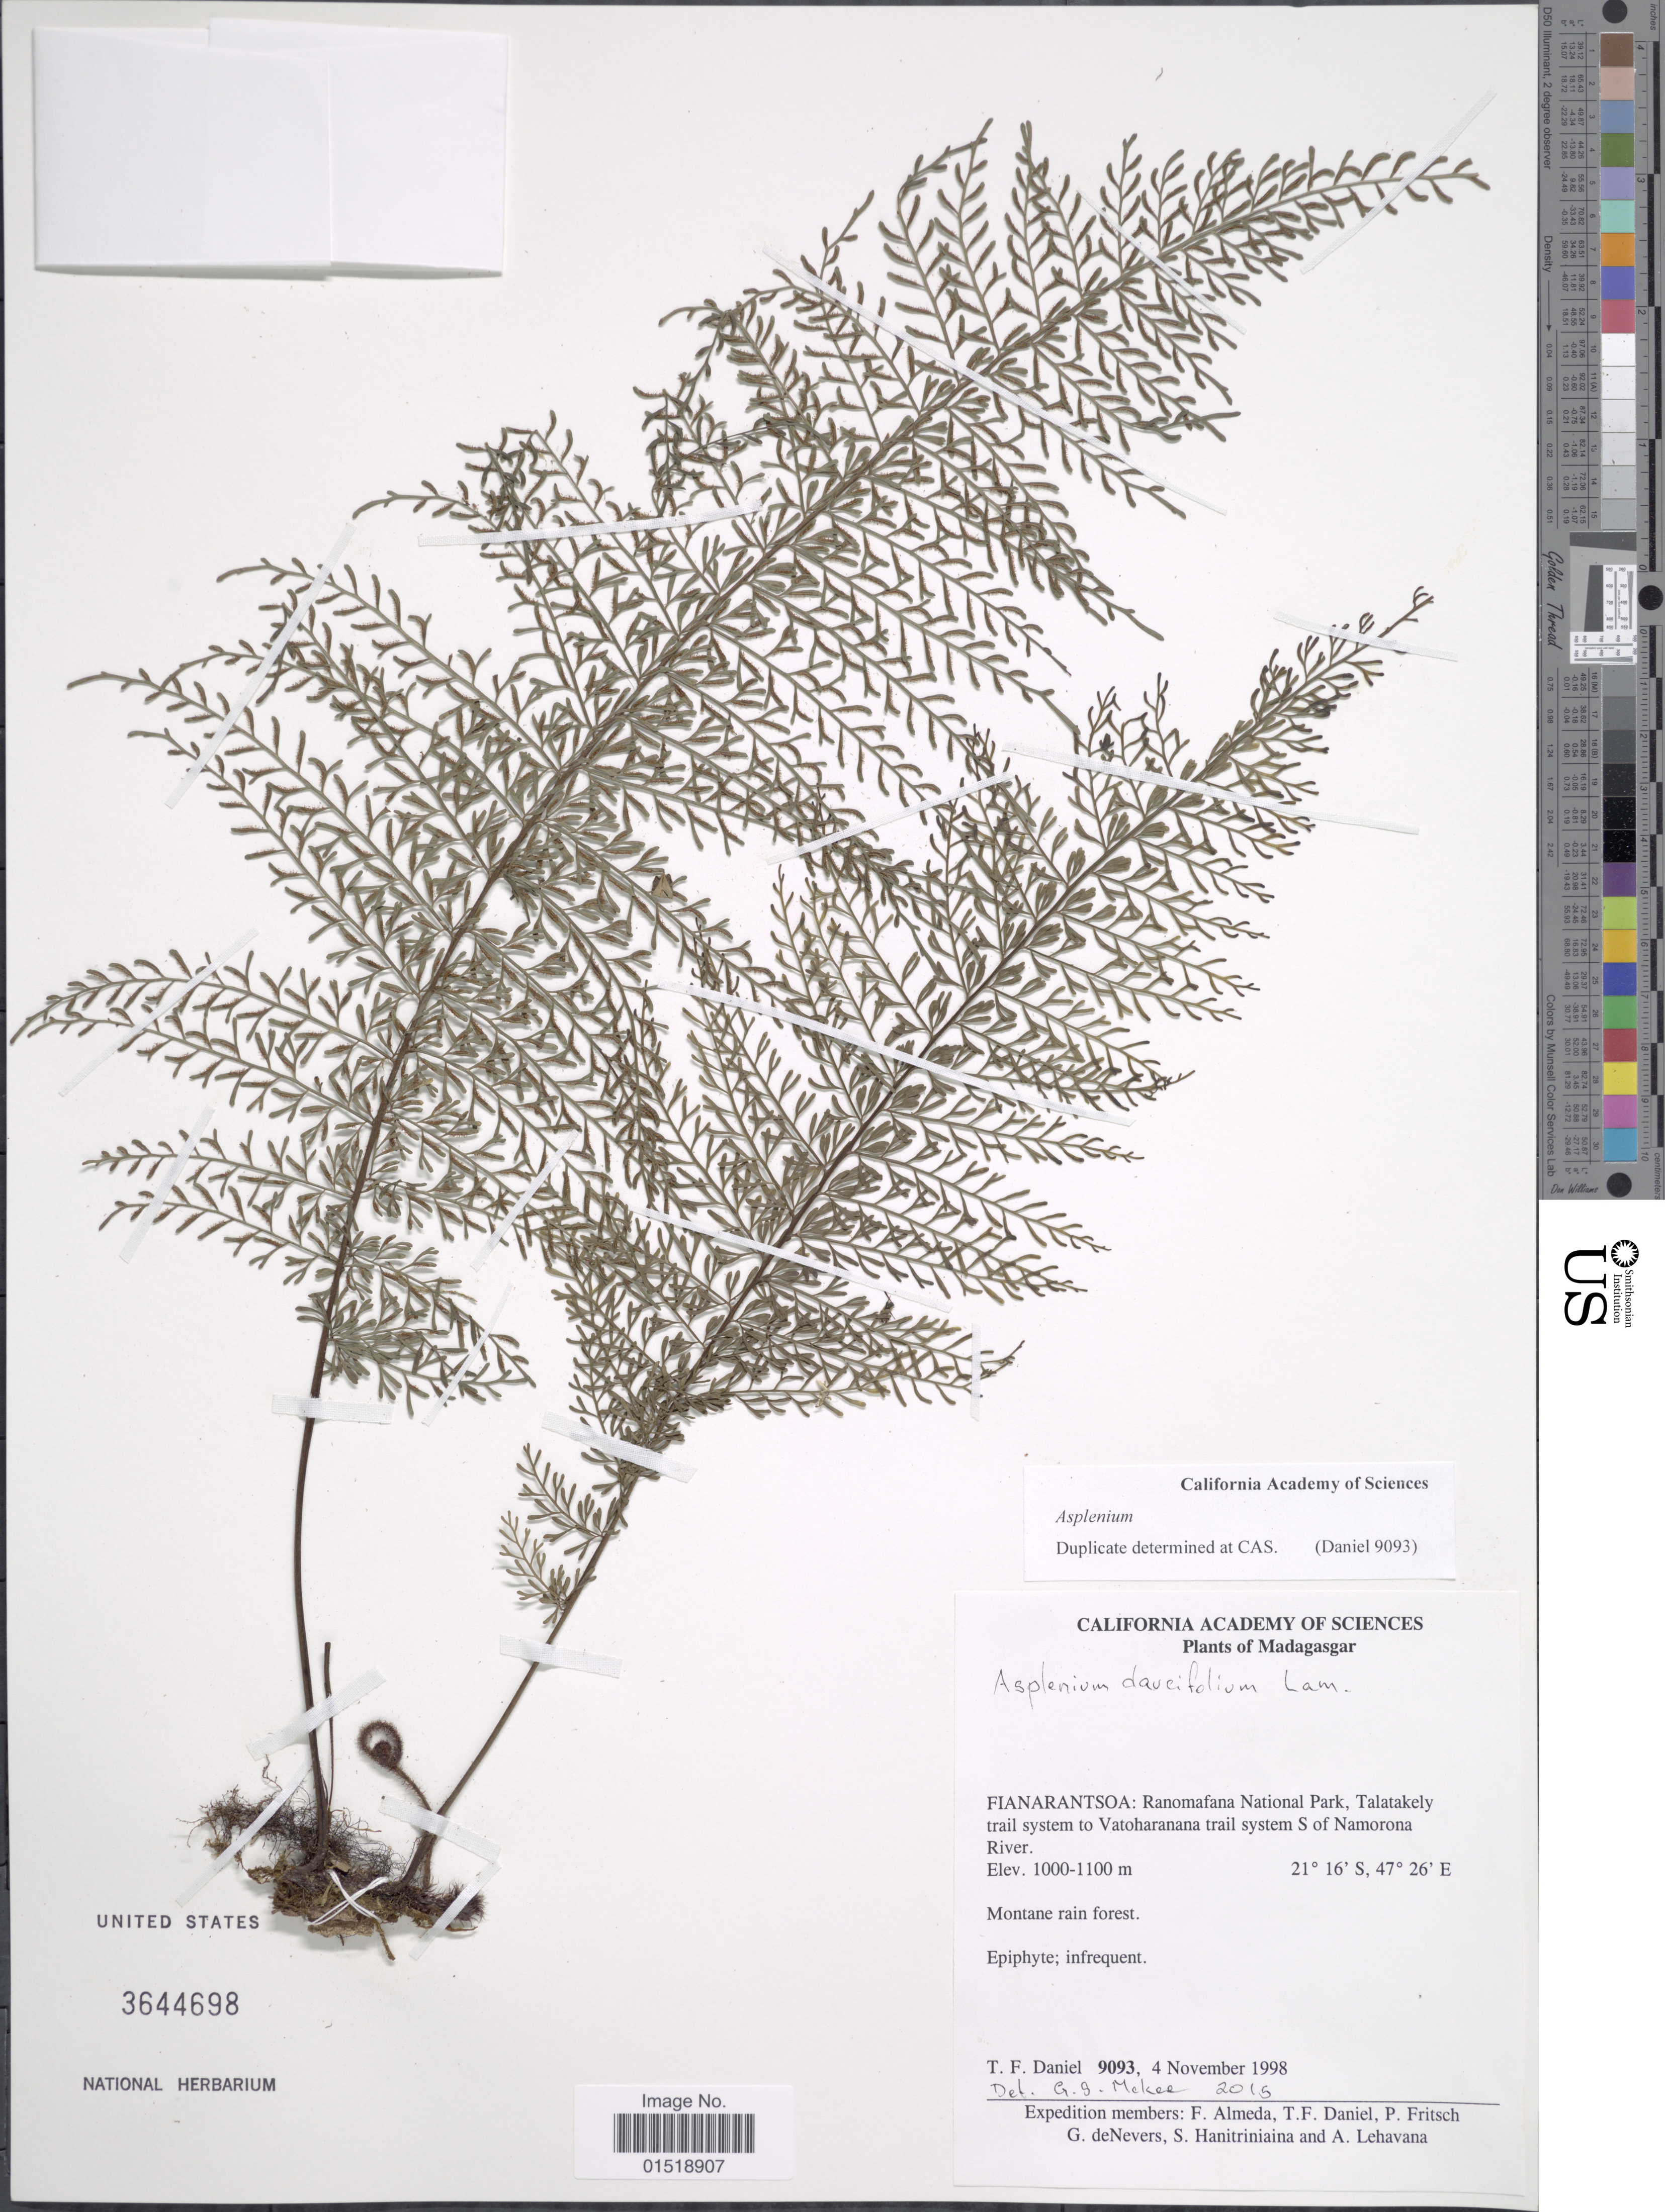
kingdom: Plantae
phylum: Tracheophyta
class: Polypodiopsida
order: Polypodiales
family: Aspleniaceae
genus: Asplenium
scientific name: Asplenium daucifolium var. daucifolium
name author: Lam.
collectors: T. F. Daniel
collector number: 9093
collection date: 1998-11-04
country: Madagascar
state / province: Vatovavy Fitovinany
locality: Ranomafana National Park, Talatakely trail system to Vatoharanana trail system S of Namorona River.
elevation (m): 1000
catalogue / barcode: US 3644698